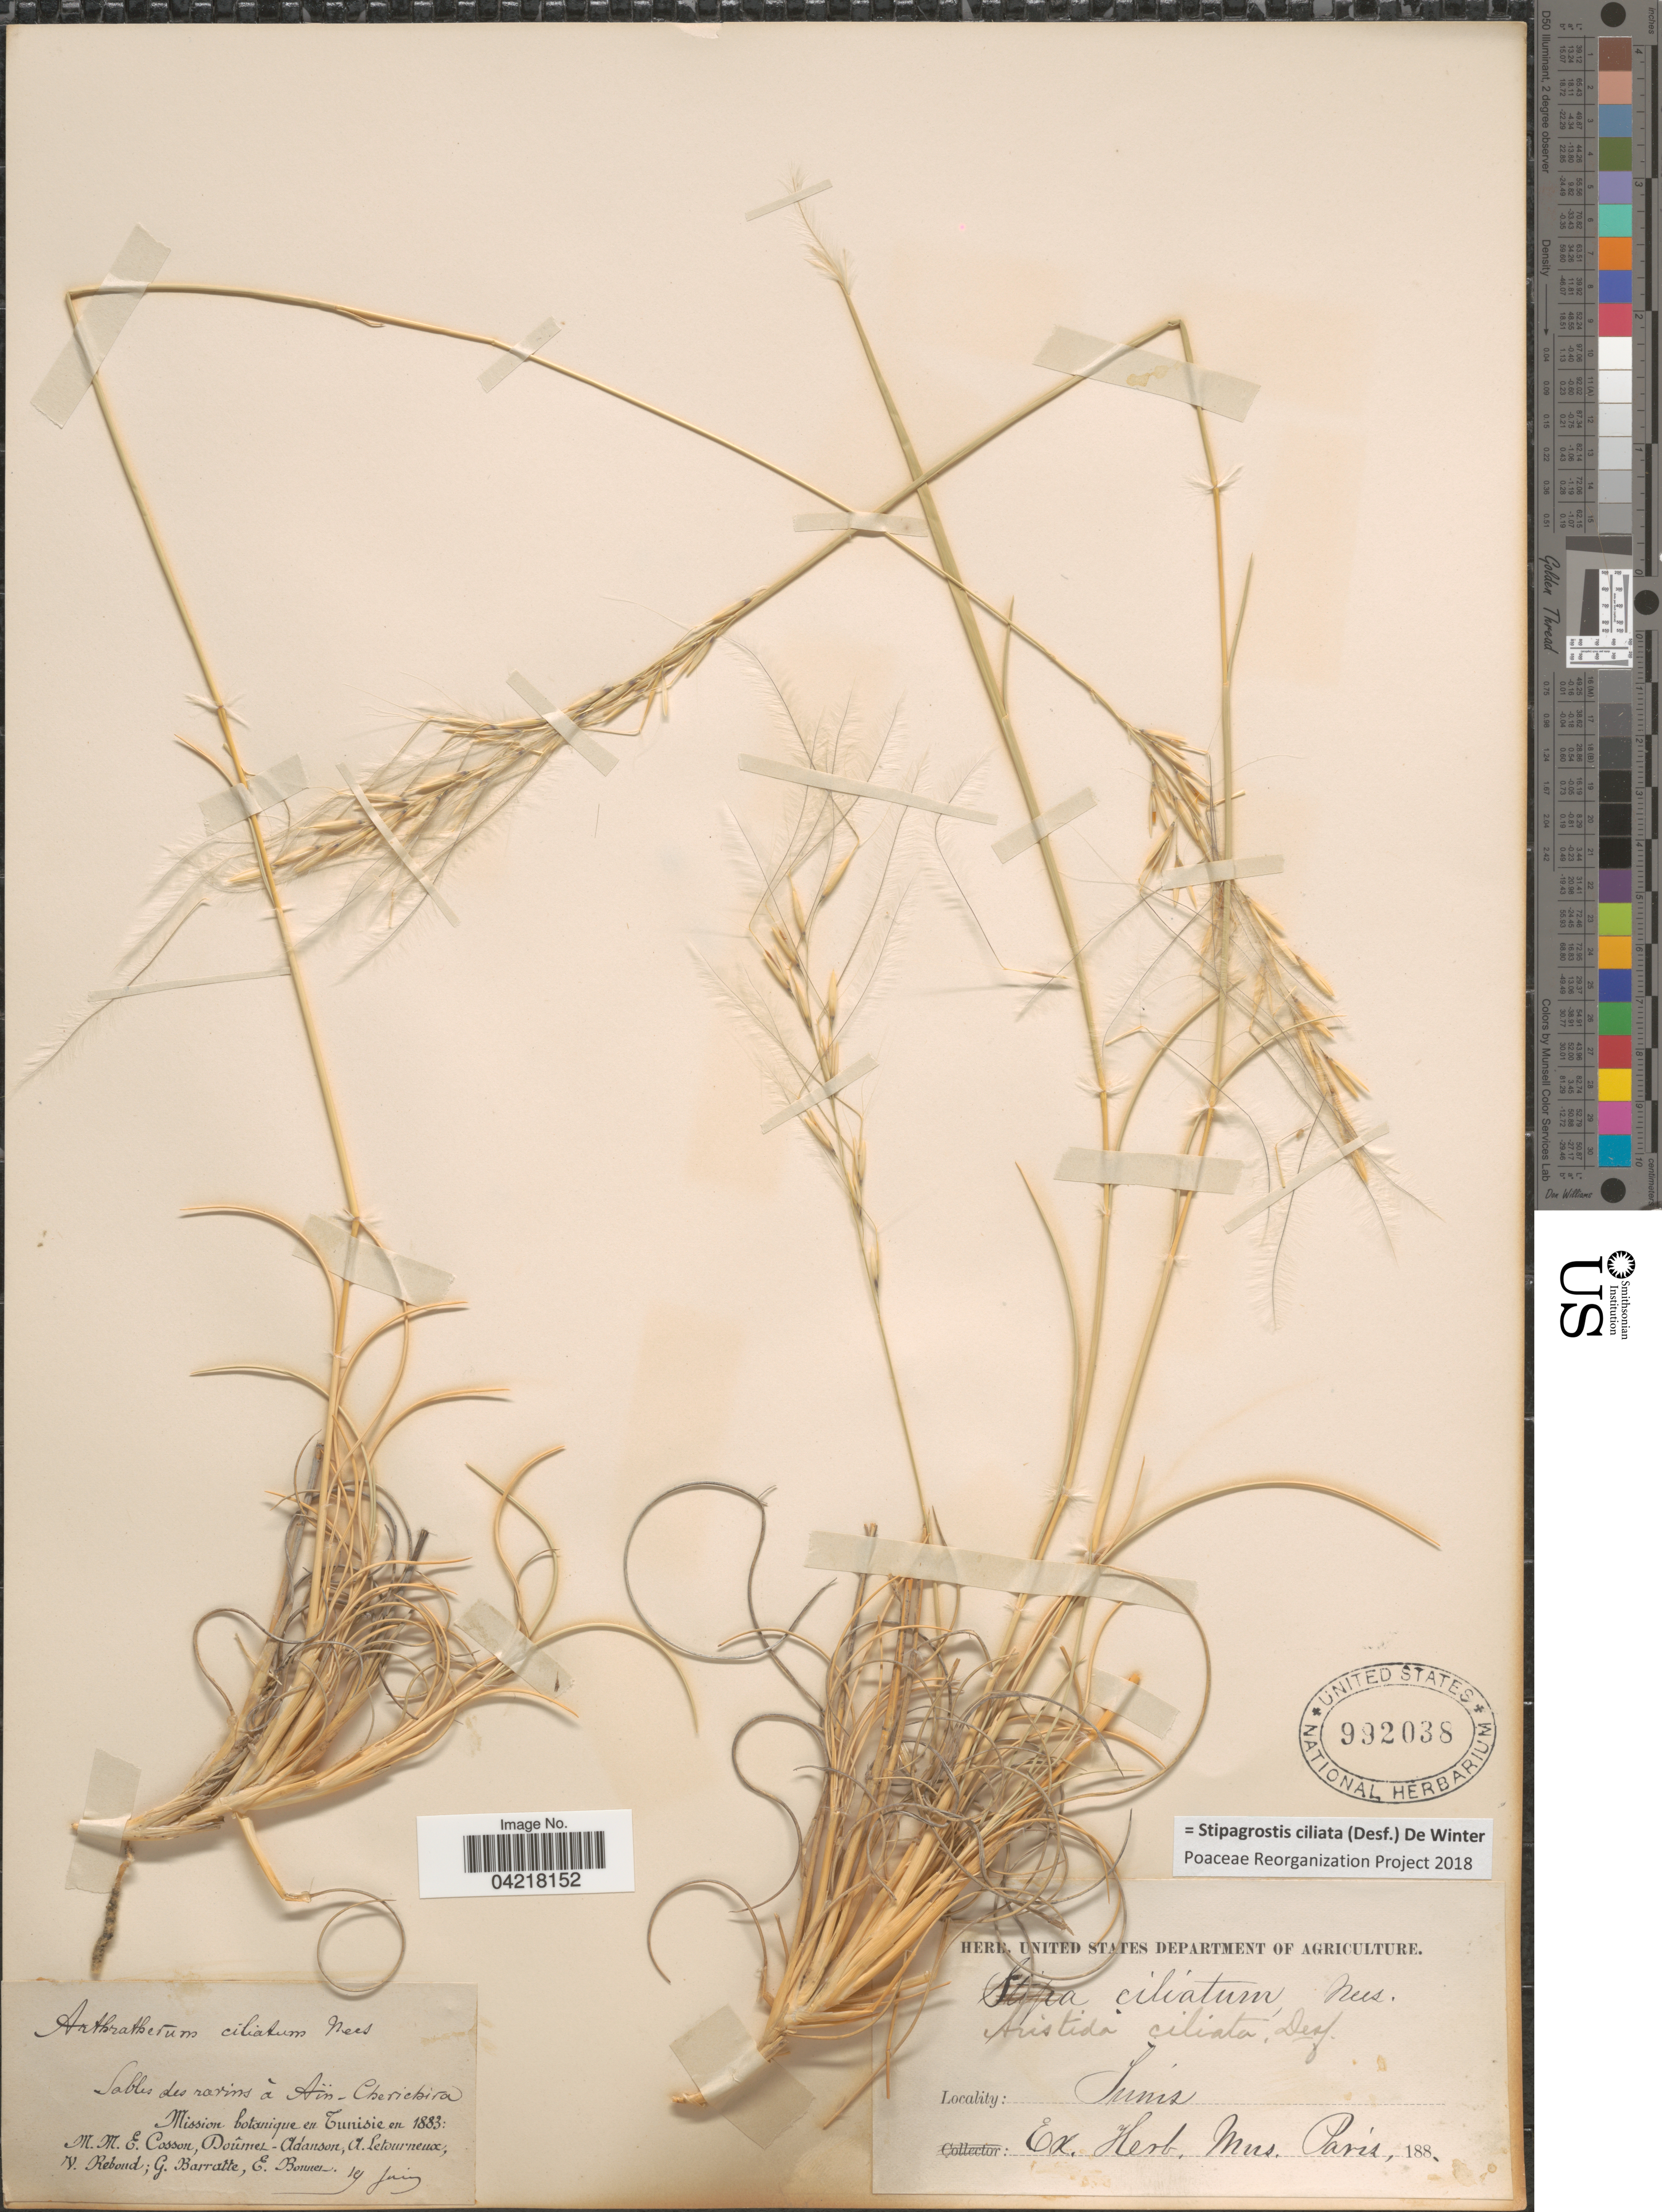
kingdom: Plantae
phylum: Tracheophyta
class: Liliopsida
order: Poales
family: Poaceae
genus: Stipagrostis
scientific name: Stipagrostis ciliata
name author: (Desf.) De Winter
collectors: M. Cosson, -. Doumel-Adanson, A. Letourneux, V. Reboud & et al.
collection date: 1883-06-19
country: Tunisia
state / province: Tunis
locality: Sables des ravins à Aïn-Chericbira. Mission botanique en Tunisie en 1883.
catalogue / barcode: US 992038